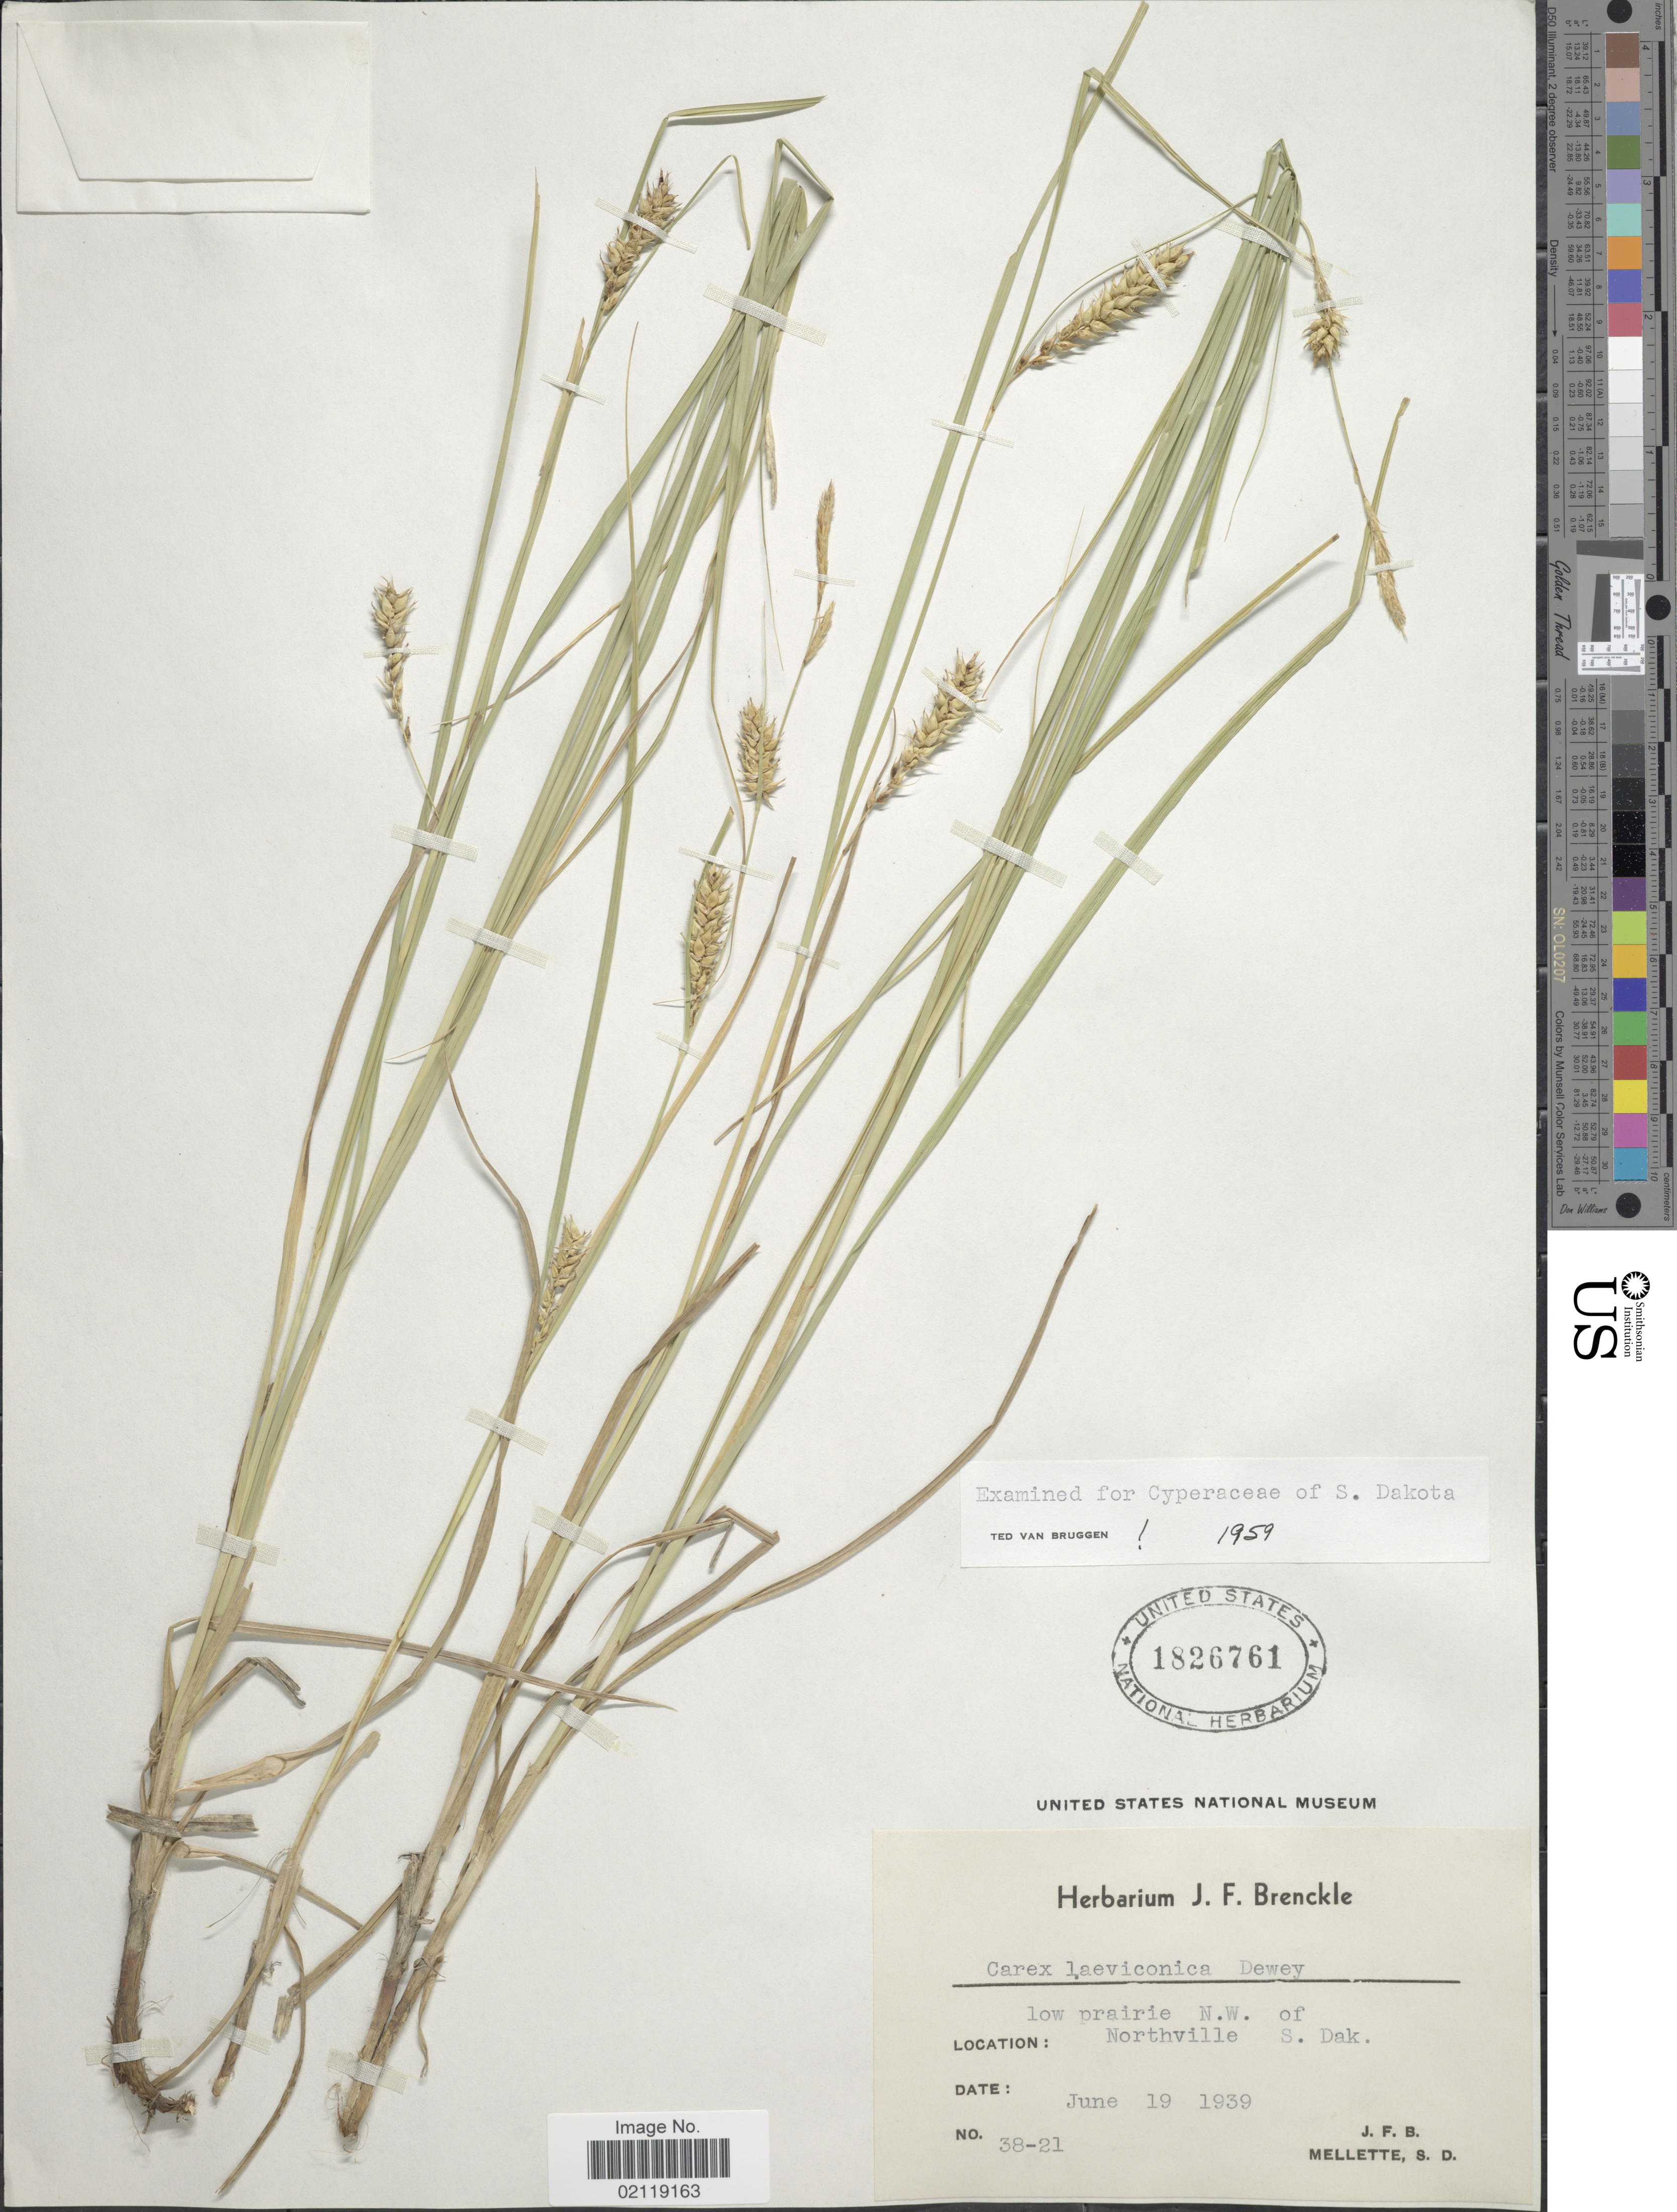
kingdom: Plantae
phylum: Tracheophyta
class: Liliopsida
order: Poales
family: Cyperaceae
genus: Carex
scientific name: Carex laeviconica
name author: Dewey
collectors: J. Brenckle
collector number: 38-21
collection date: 1939-06-19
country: United States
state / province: South Dakota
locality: Low prairie N.W. of Northville S. Dak.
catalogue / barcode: US 1826761